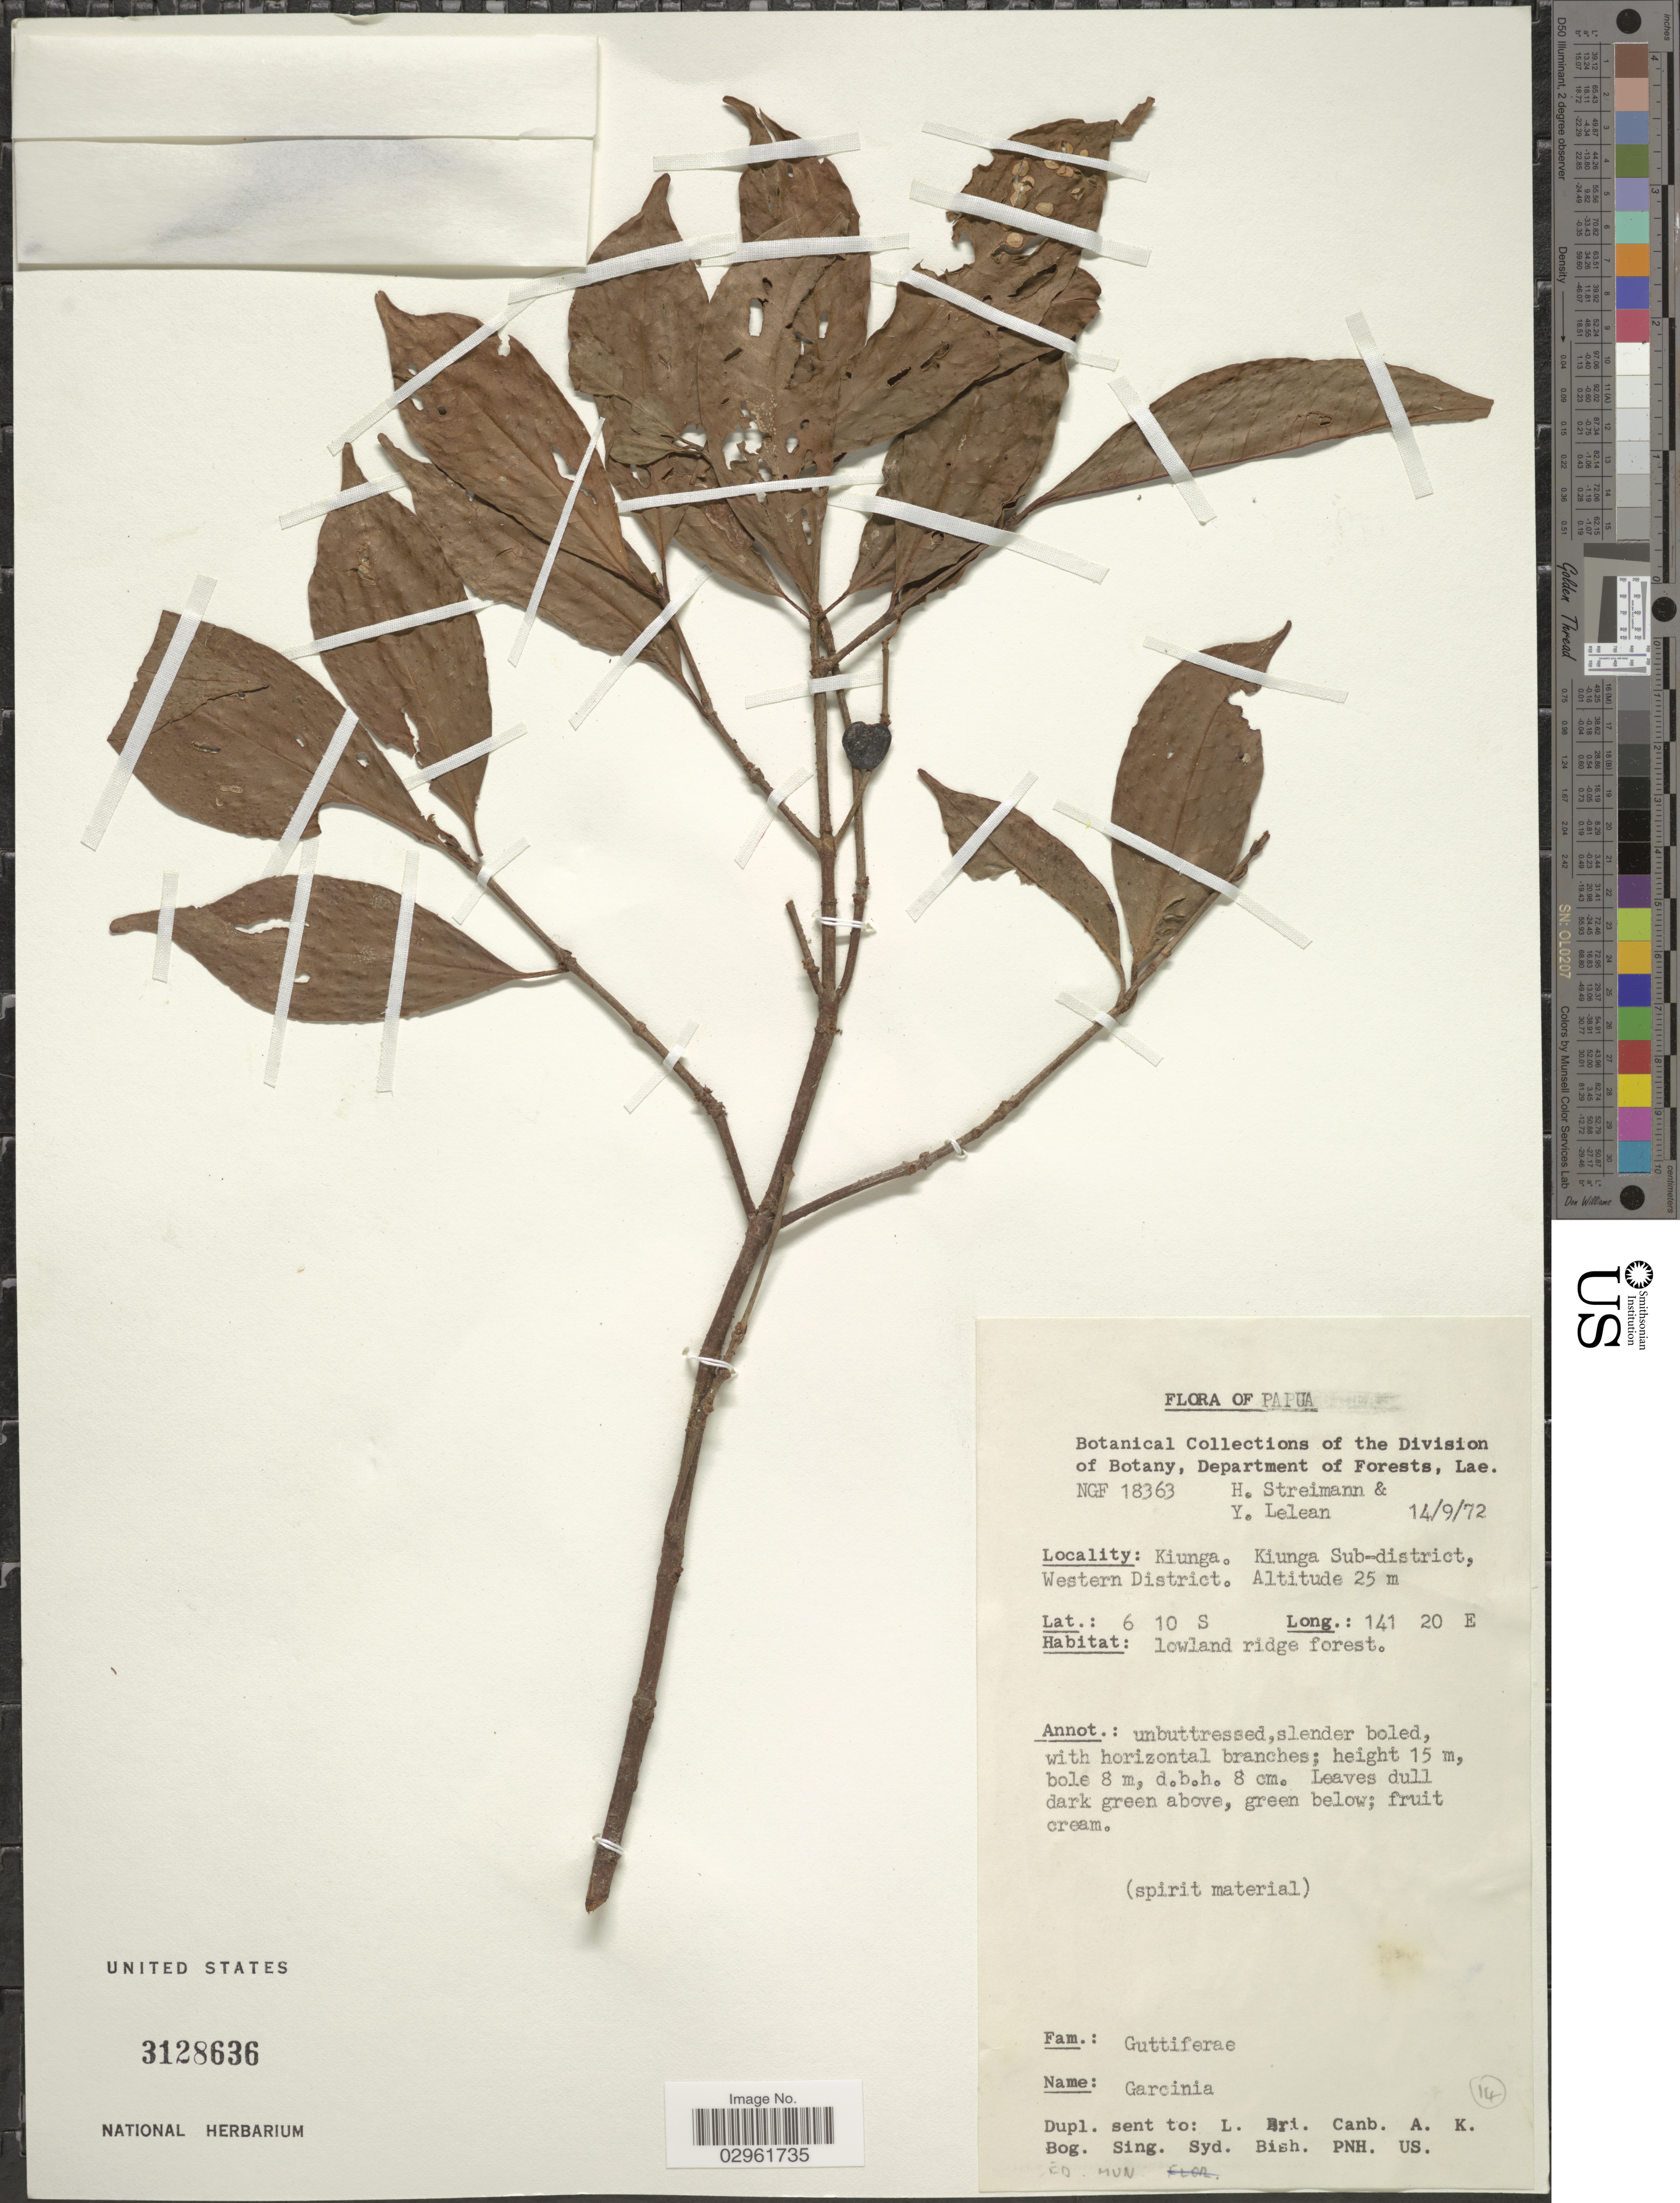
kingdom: Plantae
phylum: Tracheophyta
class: Magnoliopsida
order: Malpighiales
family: Clusiaceae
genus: Garcinia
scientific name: Garcinia sp.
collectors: H. Streimann & Y. Lelean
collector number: NGF18363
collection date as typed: Transcribed d/m/y: 14/9/72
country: Papua New Guinea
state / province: Manus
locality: Kiunga. Kiunga Sub-district, Western District.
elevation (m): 25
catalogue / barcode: US 3128636